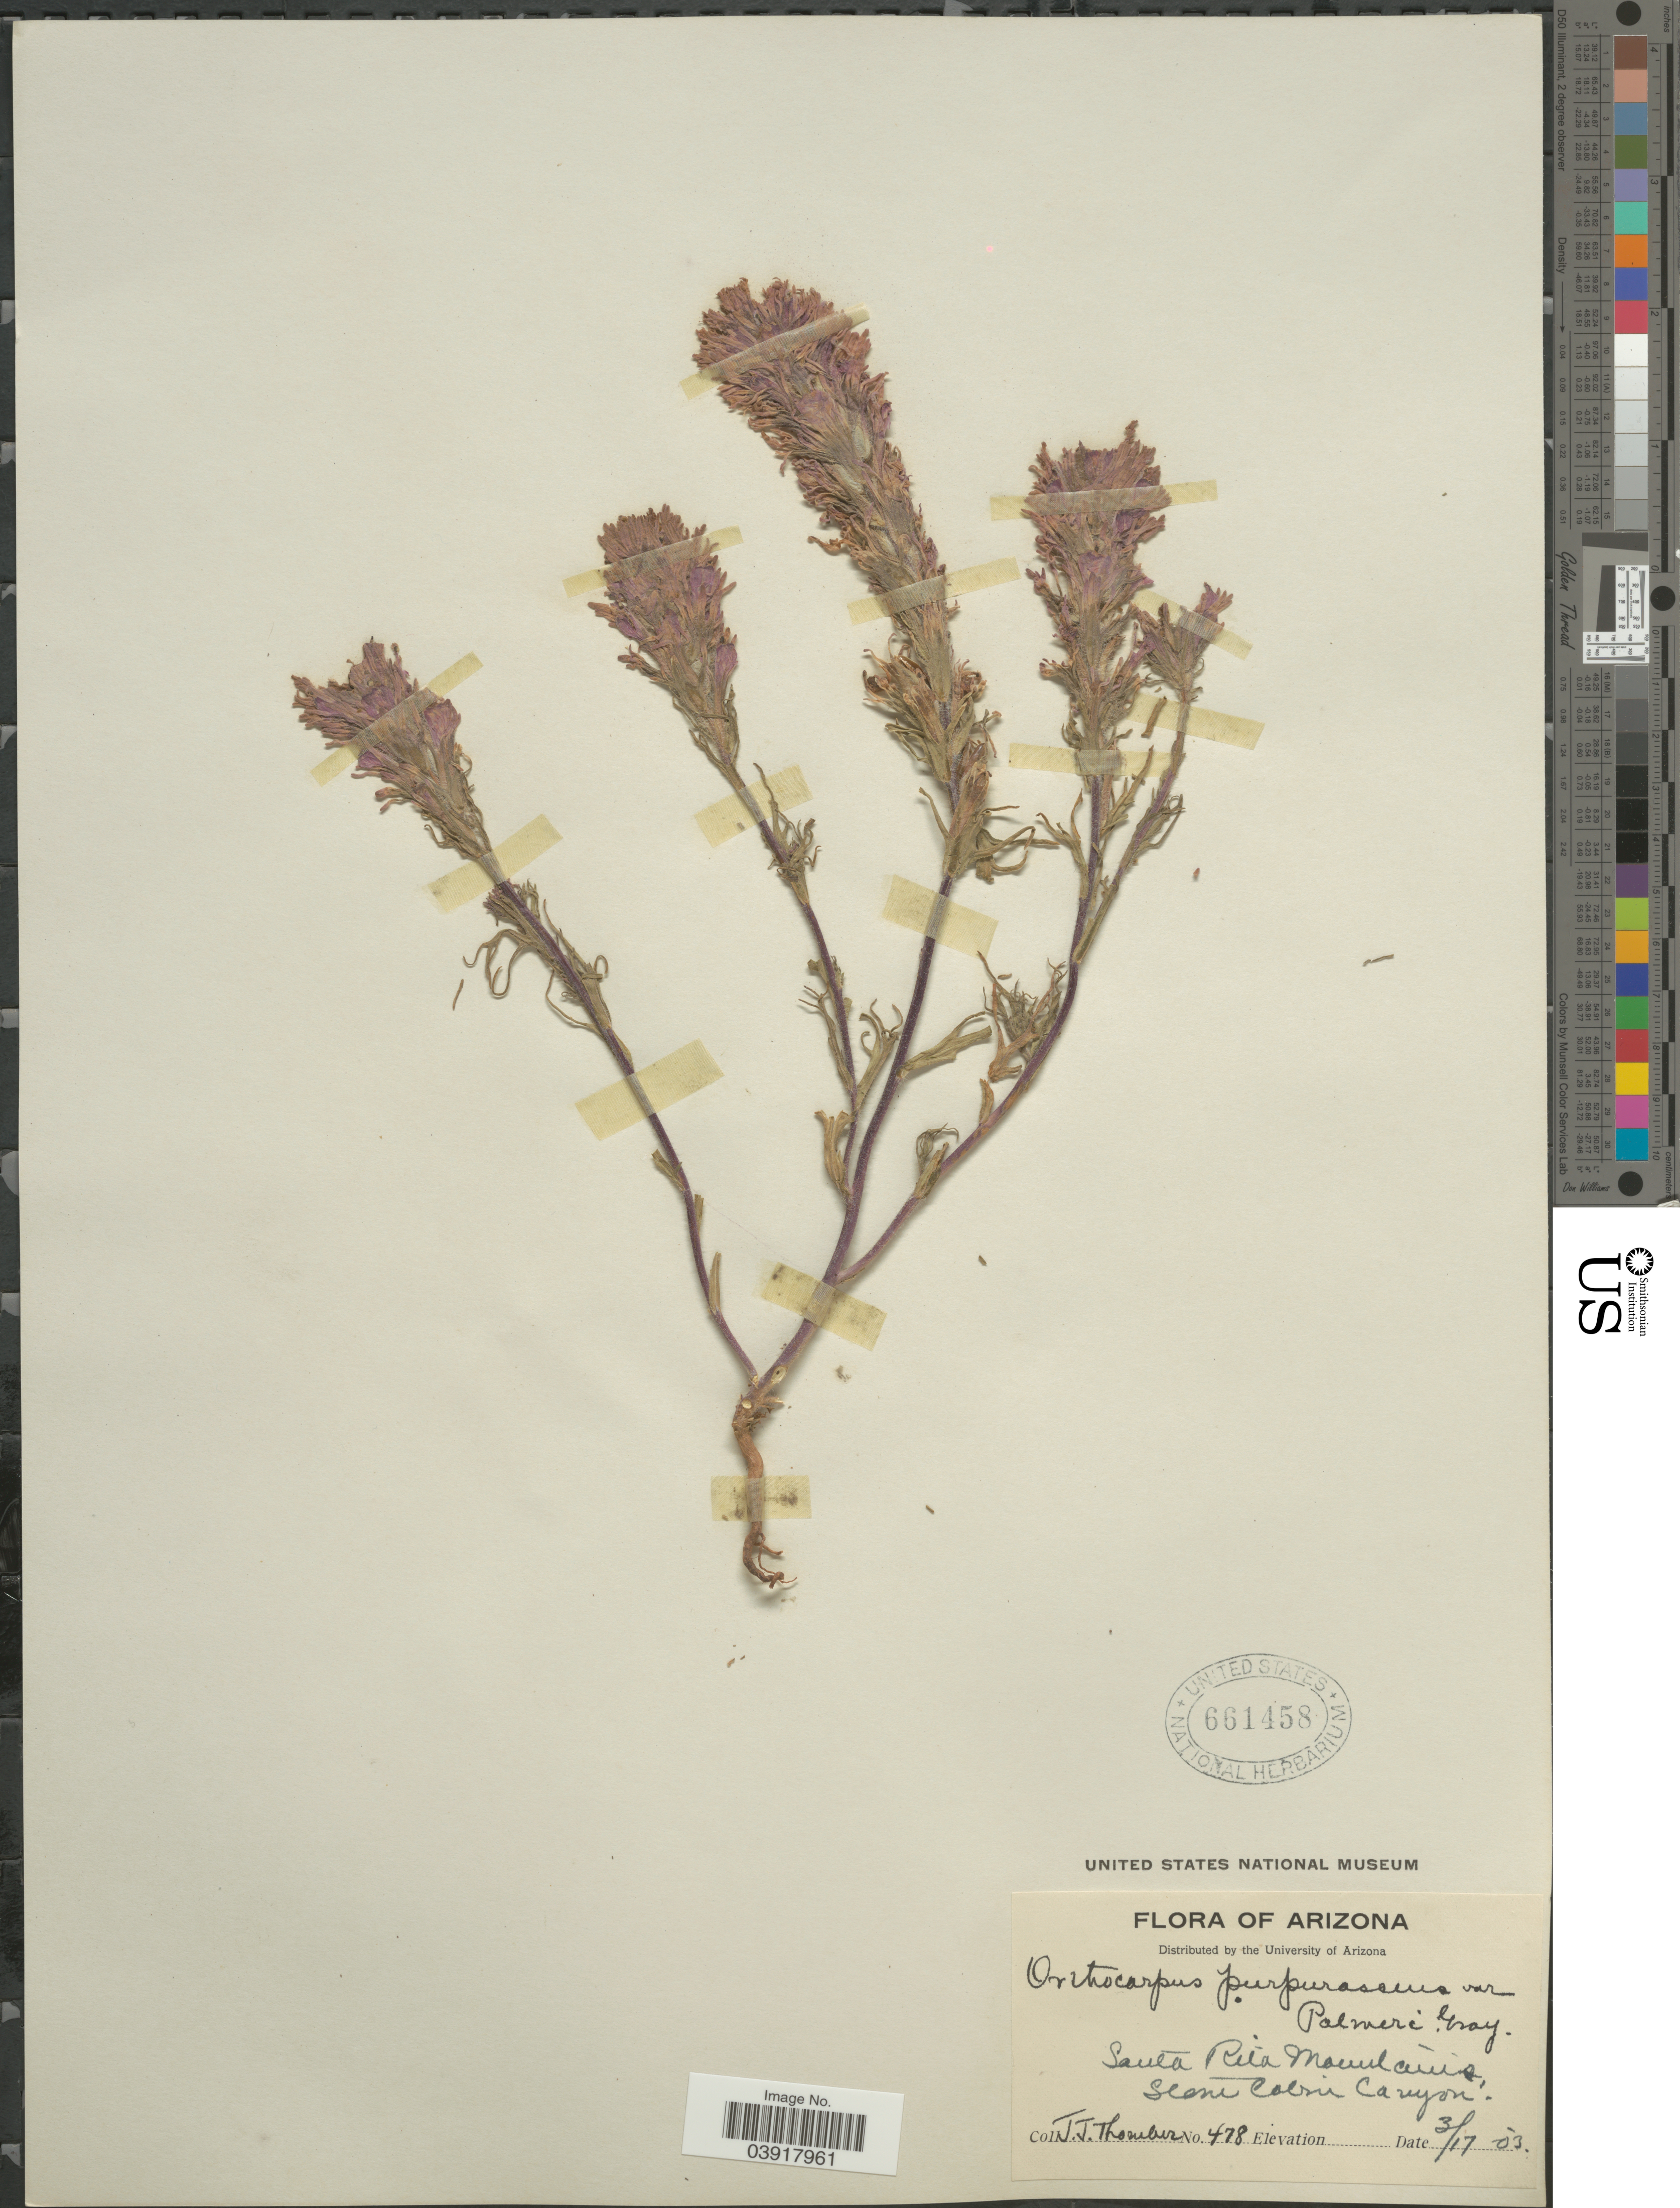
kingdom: Plantae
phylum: Tracheophyta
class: Magnoliopsida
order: Lamiales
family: Orobanchaceae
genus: Orthocarpus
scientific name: Orthocarpus purpurascens var. palmeri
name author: A. Gray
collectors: J. Thornber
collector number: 478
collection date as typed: Transcribed d/m/y: 17/3/3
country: United States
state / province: Arizona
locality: Santa Rita Mountains, Stone Cabin Canyon.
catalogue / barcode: US 661458